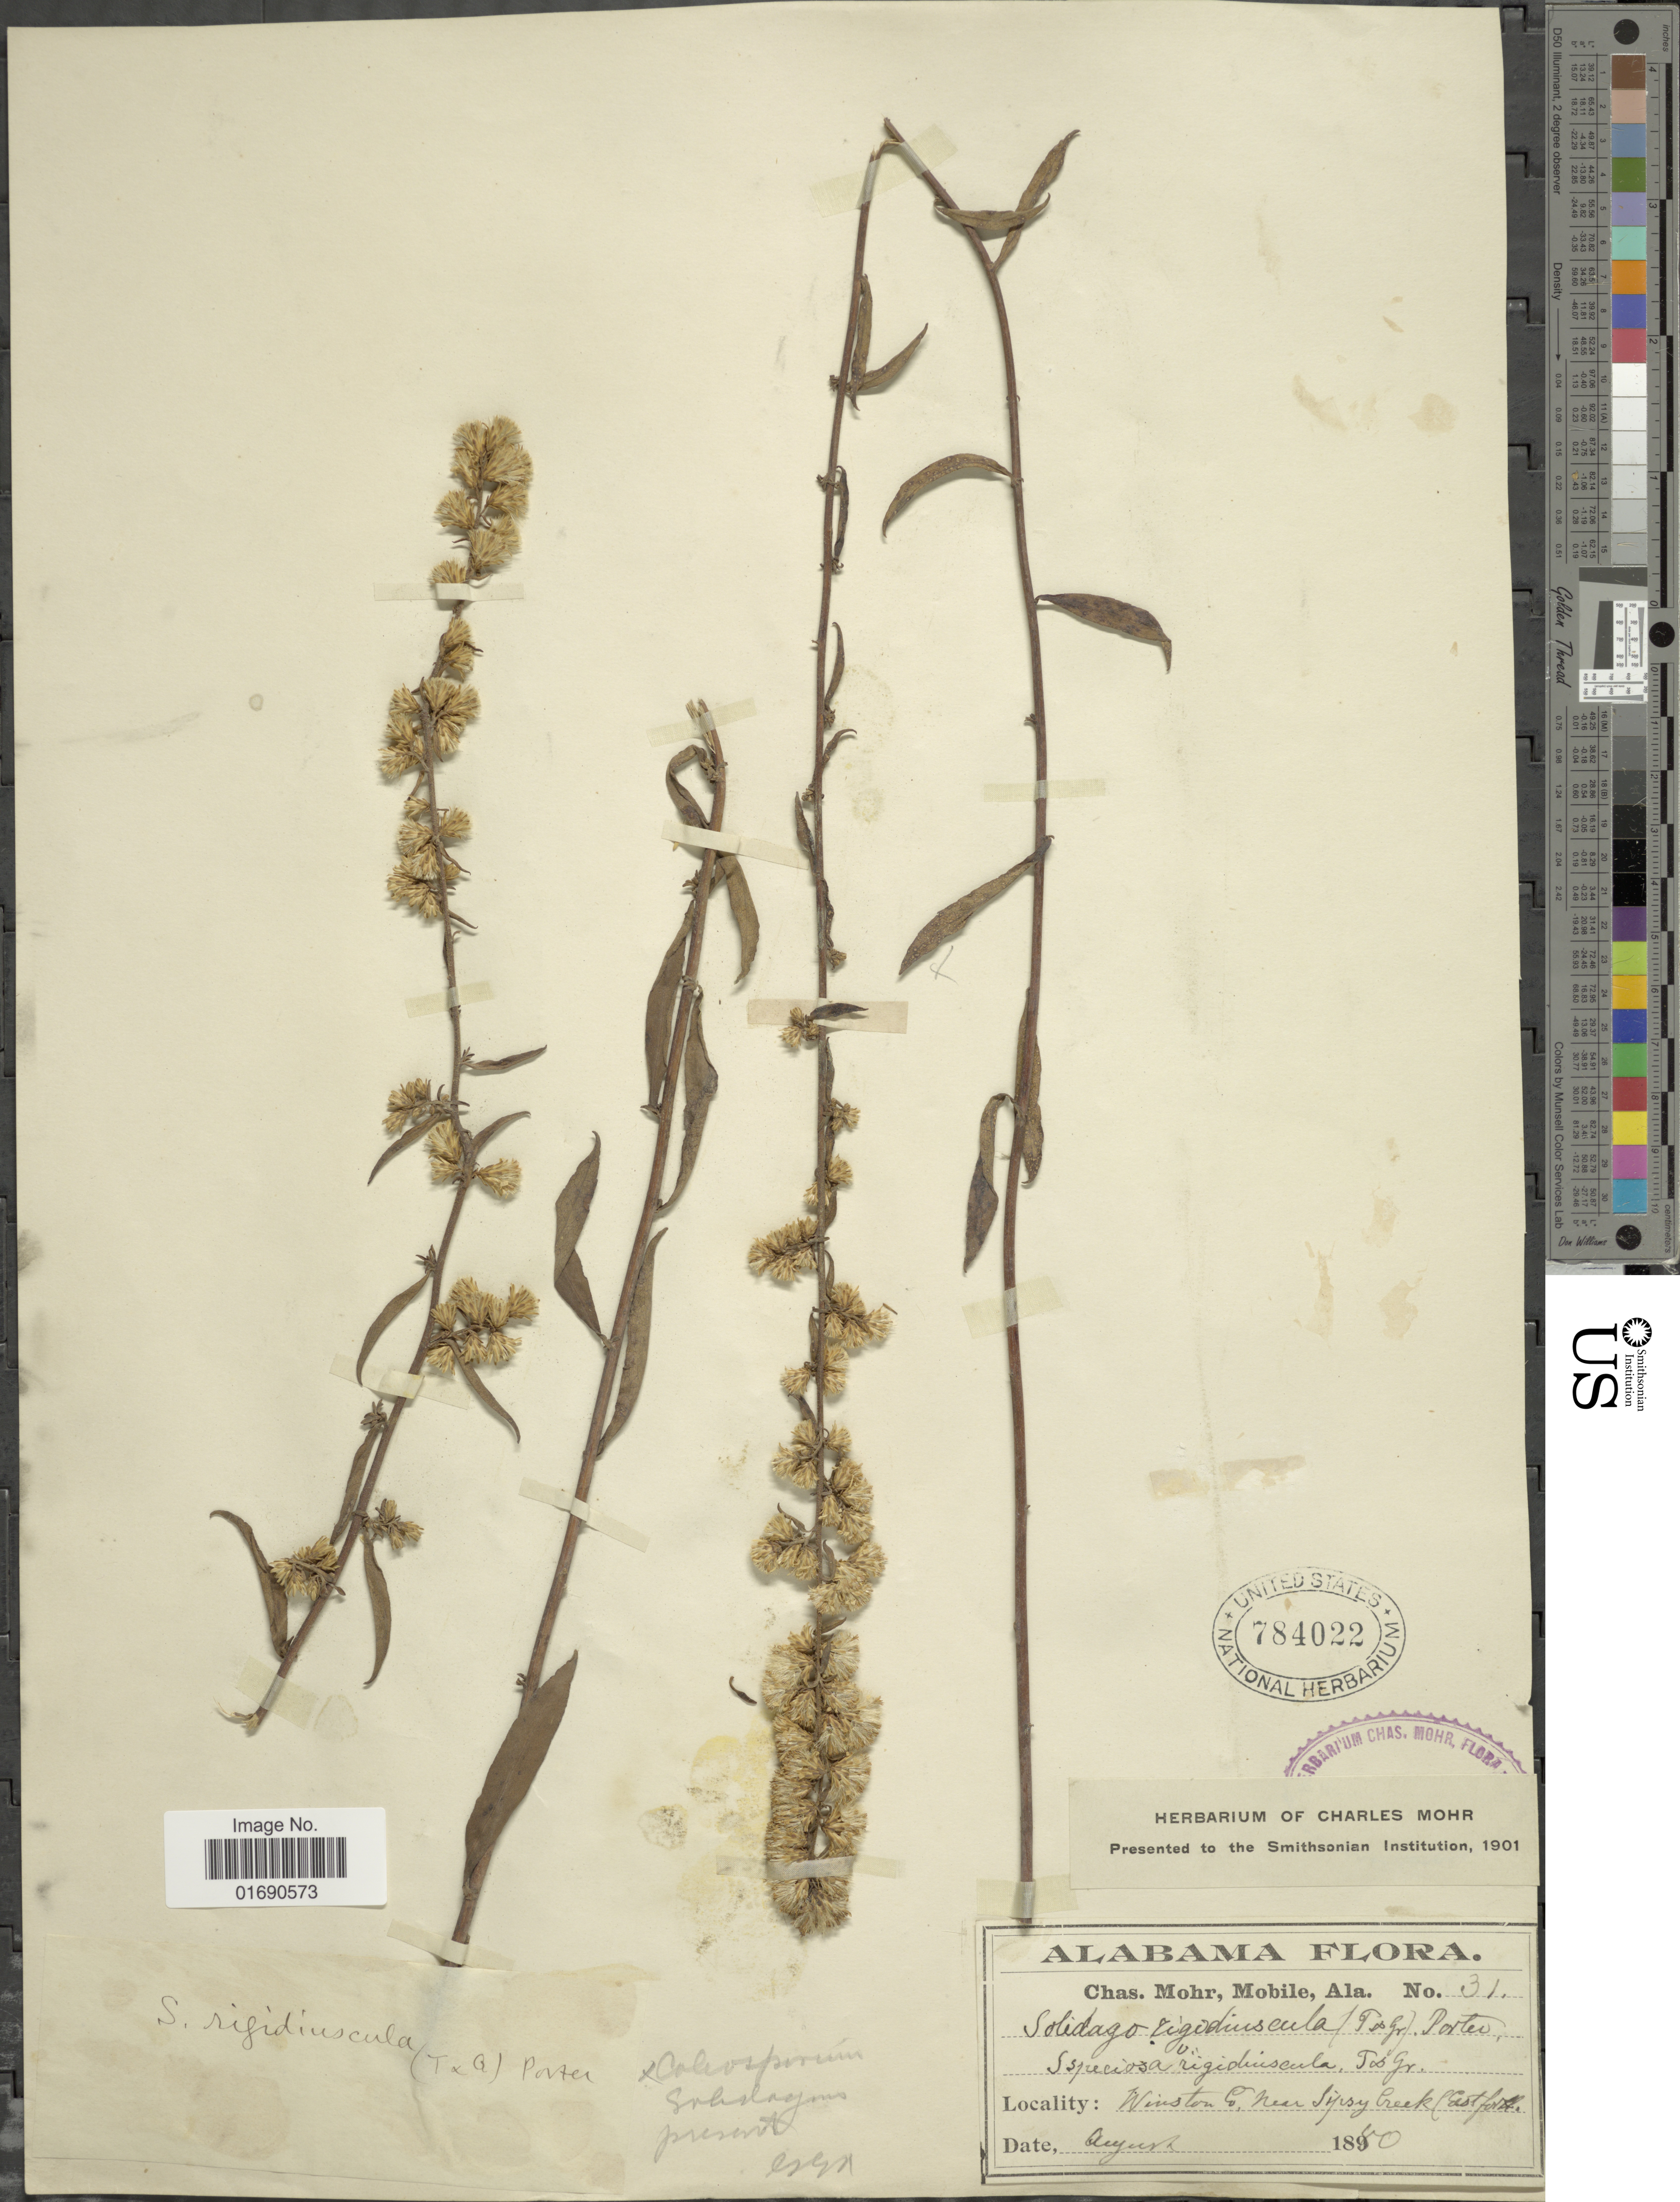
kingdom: Plantae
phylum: Tracheophyta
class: Magnoliopsida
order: Asterales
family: Asteraceae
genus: Solidago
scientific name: Solidago speciosa var. angustata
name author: Torr. & A. Gray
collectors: C. T. Mohr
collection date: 1880-08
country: United States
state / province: Alabama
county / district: Winston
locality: near Gipsy Creek (East forth)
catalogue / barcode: US 784022